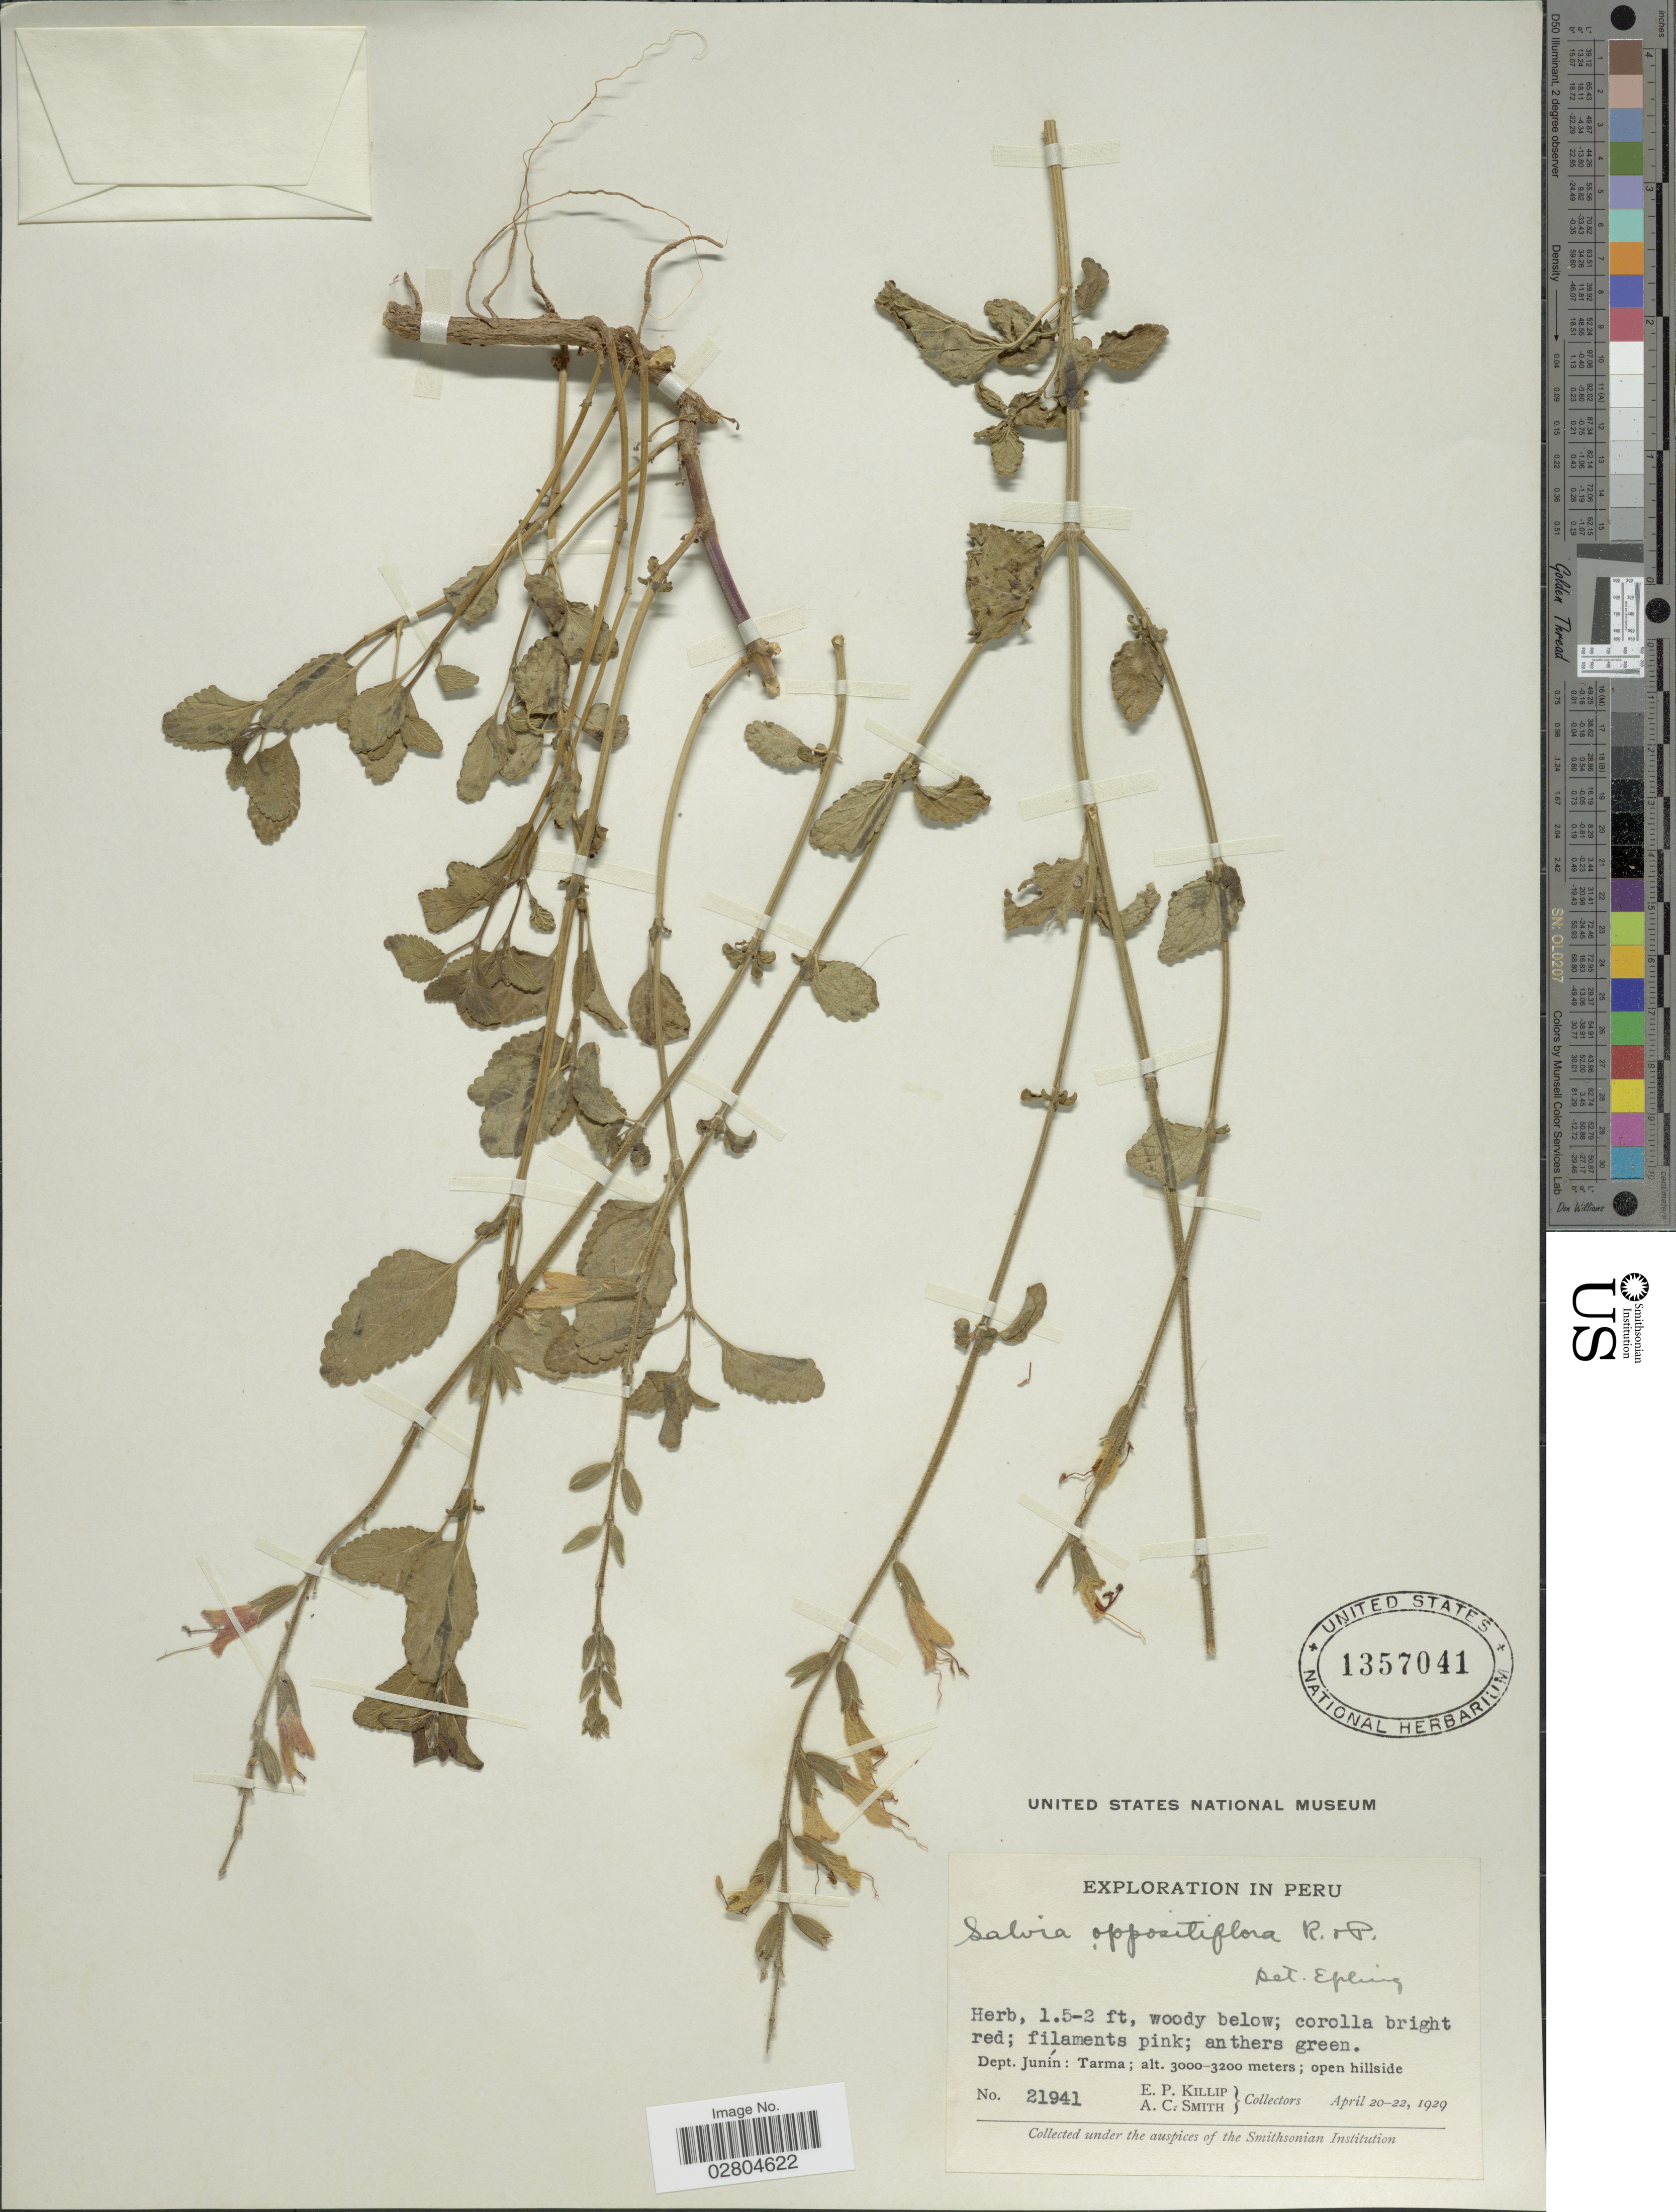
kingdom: Plantae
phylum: Tracheophyta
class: Magnoliopsida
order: Lamiales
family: Lamiaceae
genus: Salvia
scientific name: Salvia oppositiflora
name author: Ruiz & Pav.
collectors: E. P. Killip & A. C. Smith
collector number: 21941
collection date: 1929-04-20/1929-04-22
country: Peru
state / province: Junín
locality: Dept. Junín: Tarma.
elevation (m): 3000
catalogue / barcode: US 1357041